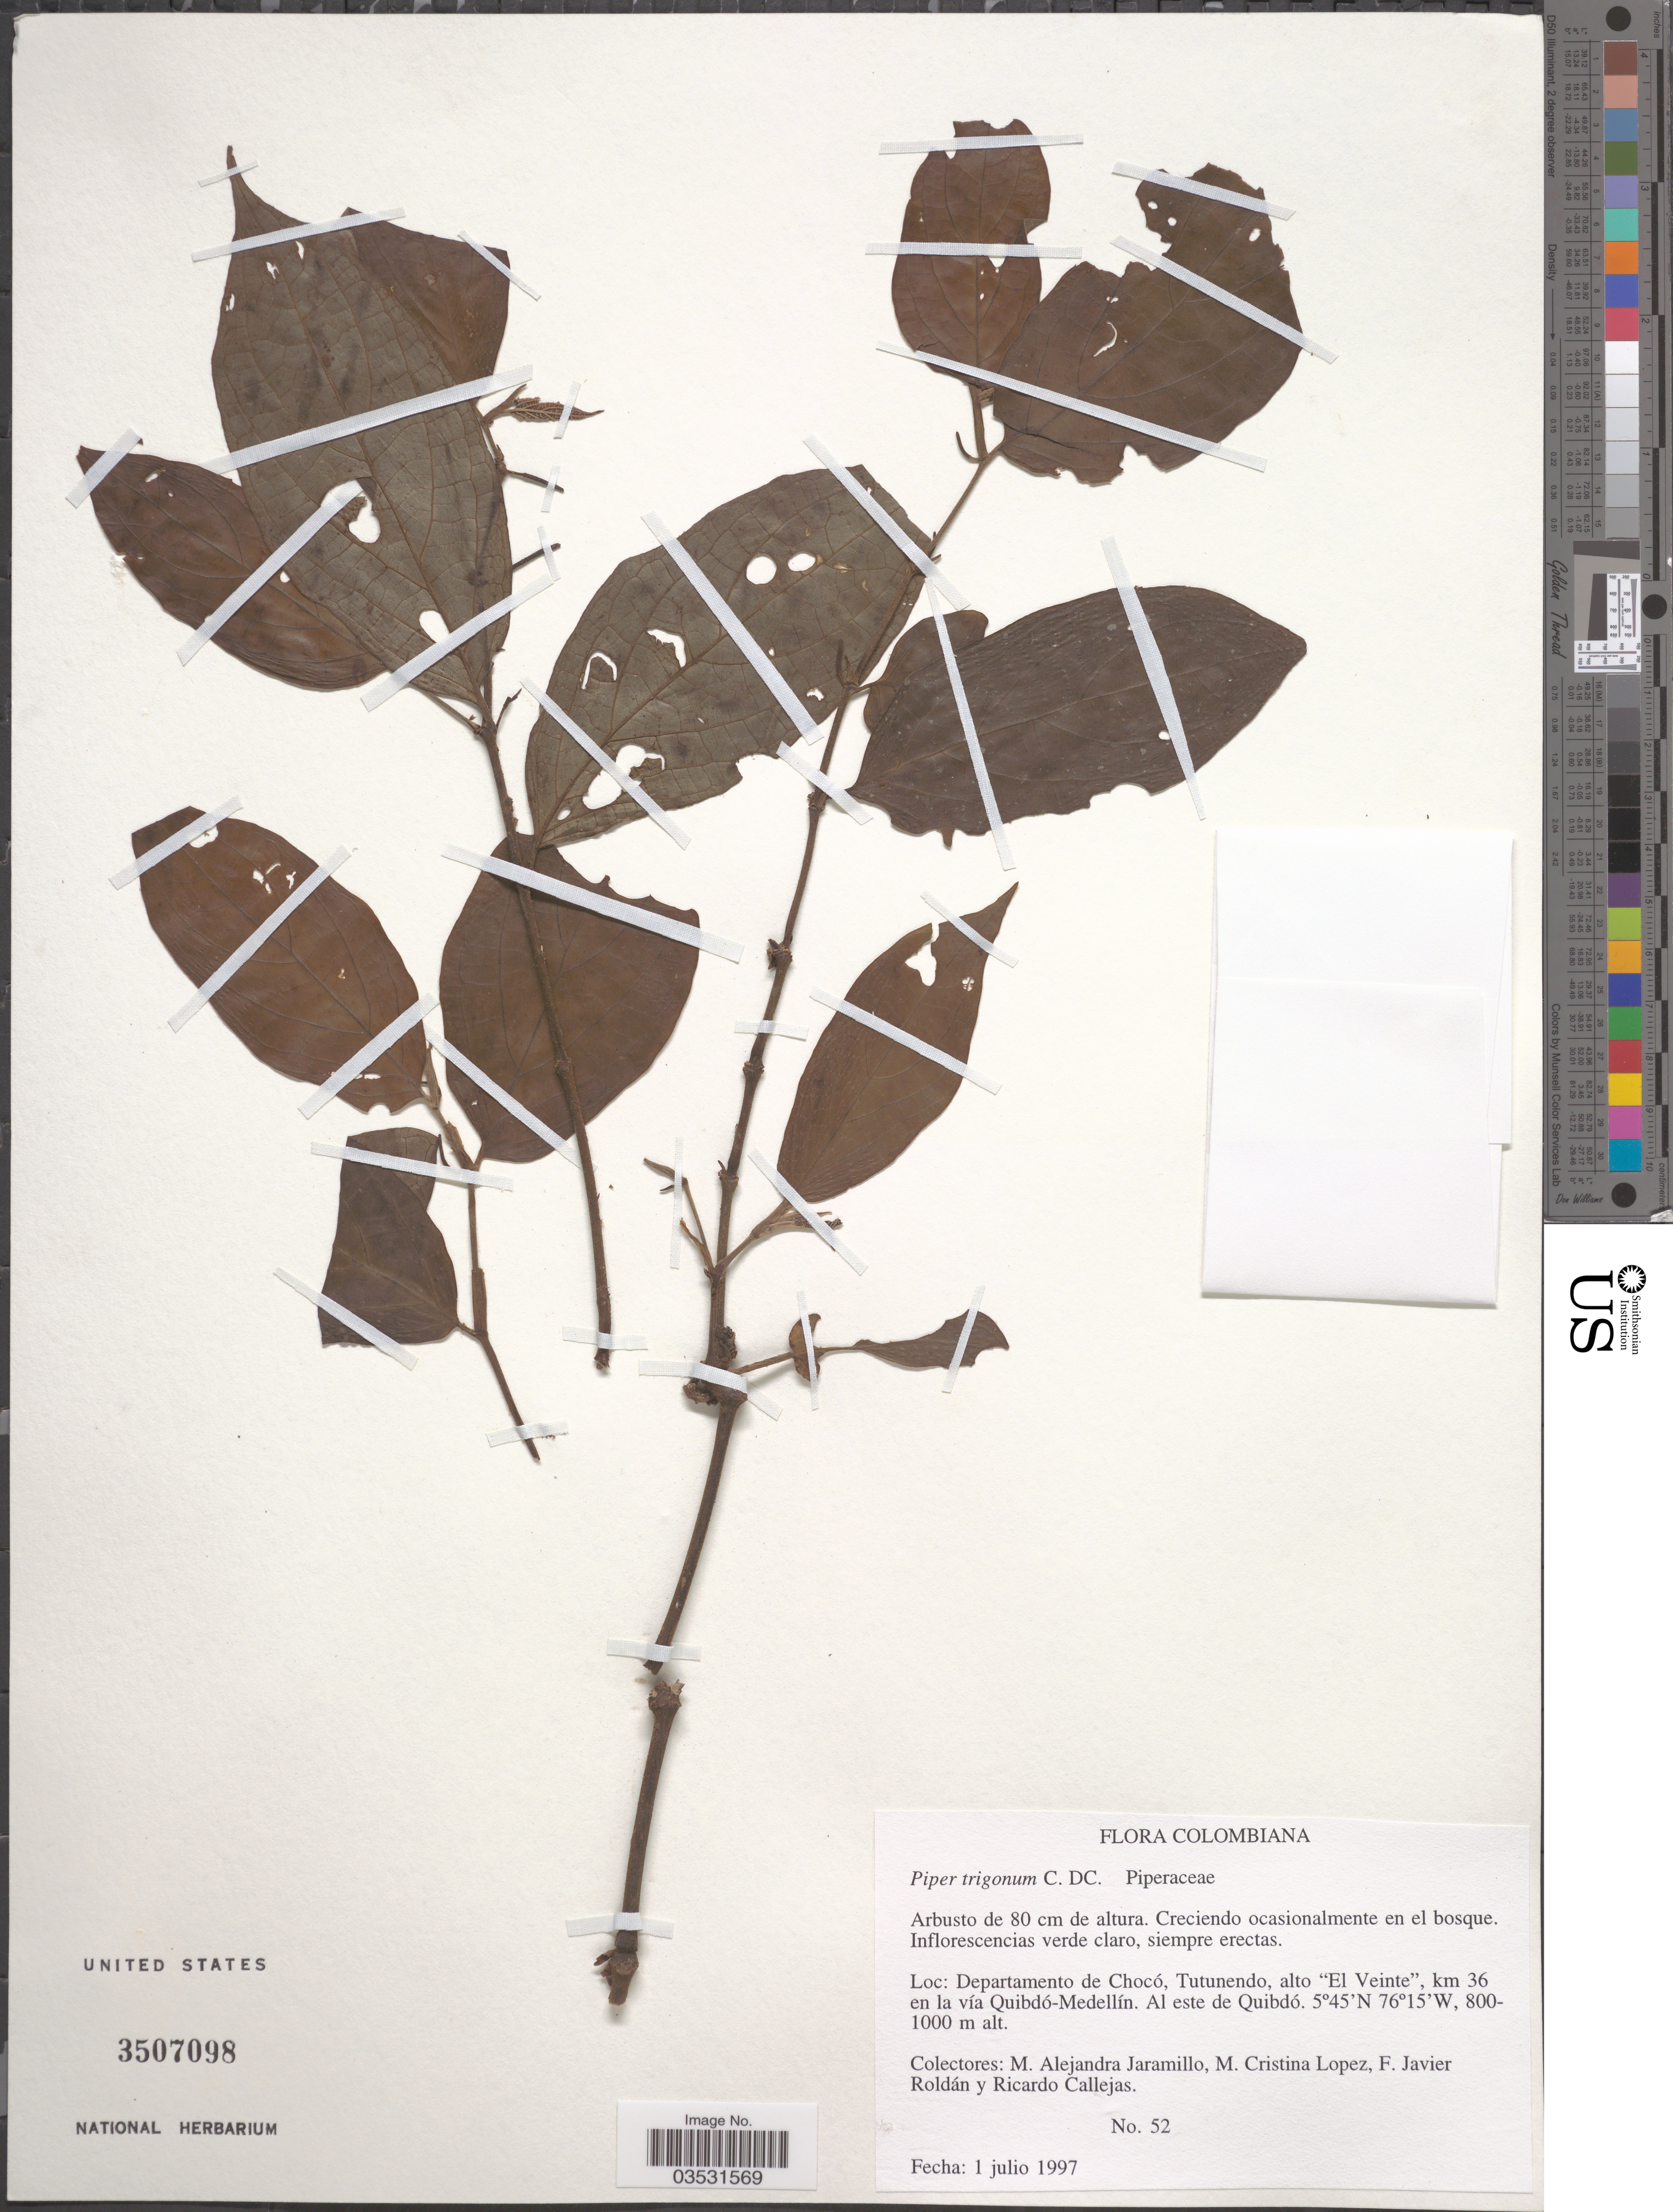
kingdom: Plantae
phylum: Tracheophyta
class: Magnoliopsida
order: Piperales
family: Piperaceae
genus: Piper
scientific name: Piper trigonum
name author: C. DC.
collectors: M. A. Jaramillo, M. Lopez, F. J. Roldán & R. Callejas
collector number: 52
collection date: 1997-07-01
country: Colombia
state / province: Chocó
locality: Departamento de Chocó, Tutunendo, alto "El Veinte", km 36 en la vía Quibdó-Medellín. Al este de Quibdó.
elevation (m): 800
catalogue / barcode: US 3507098